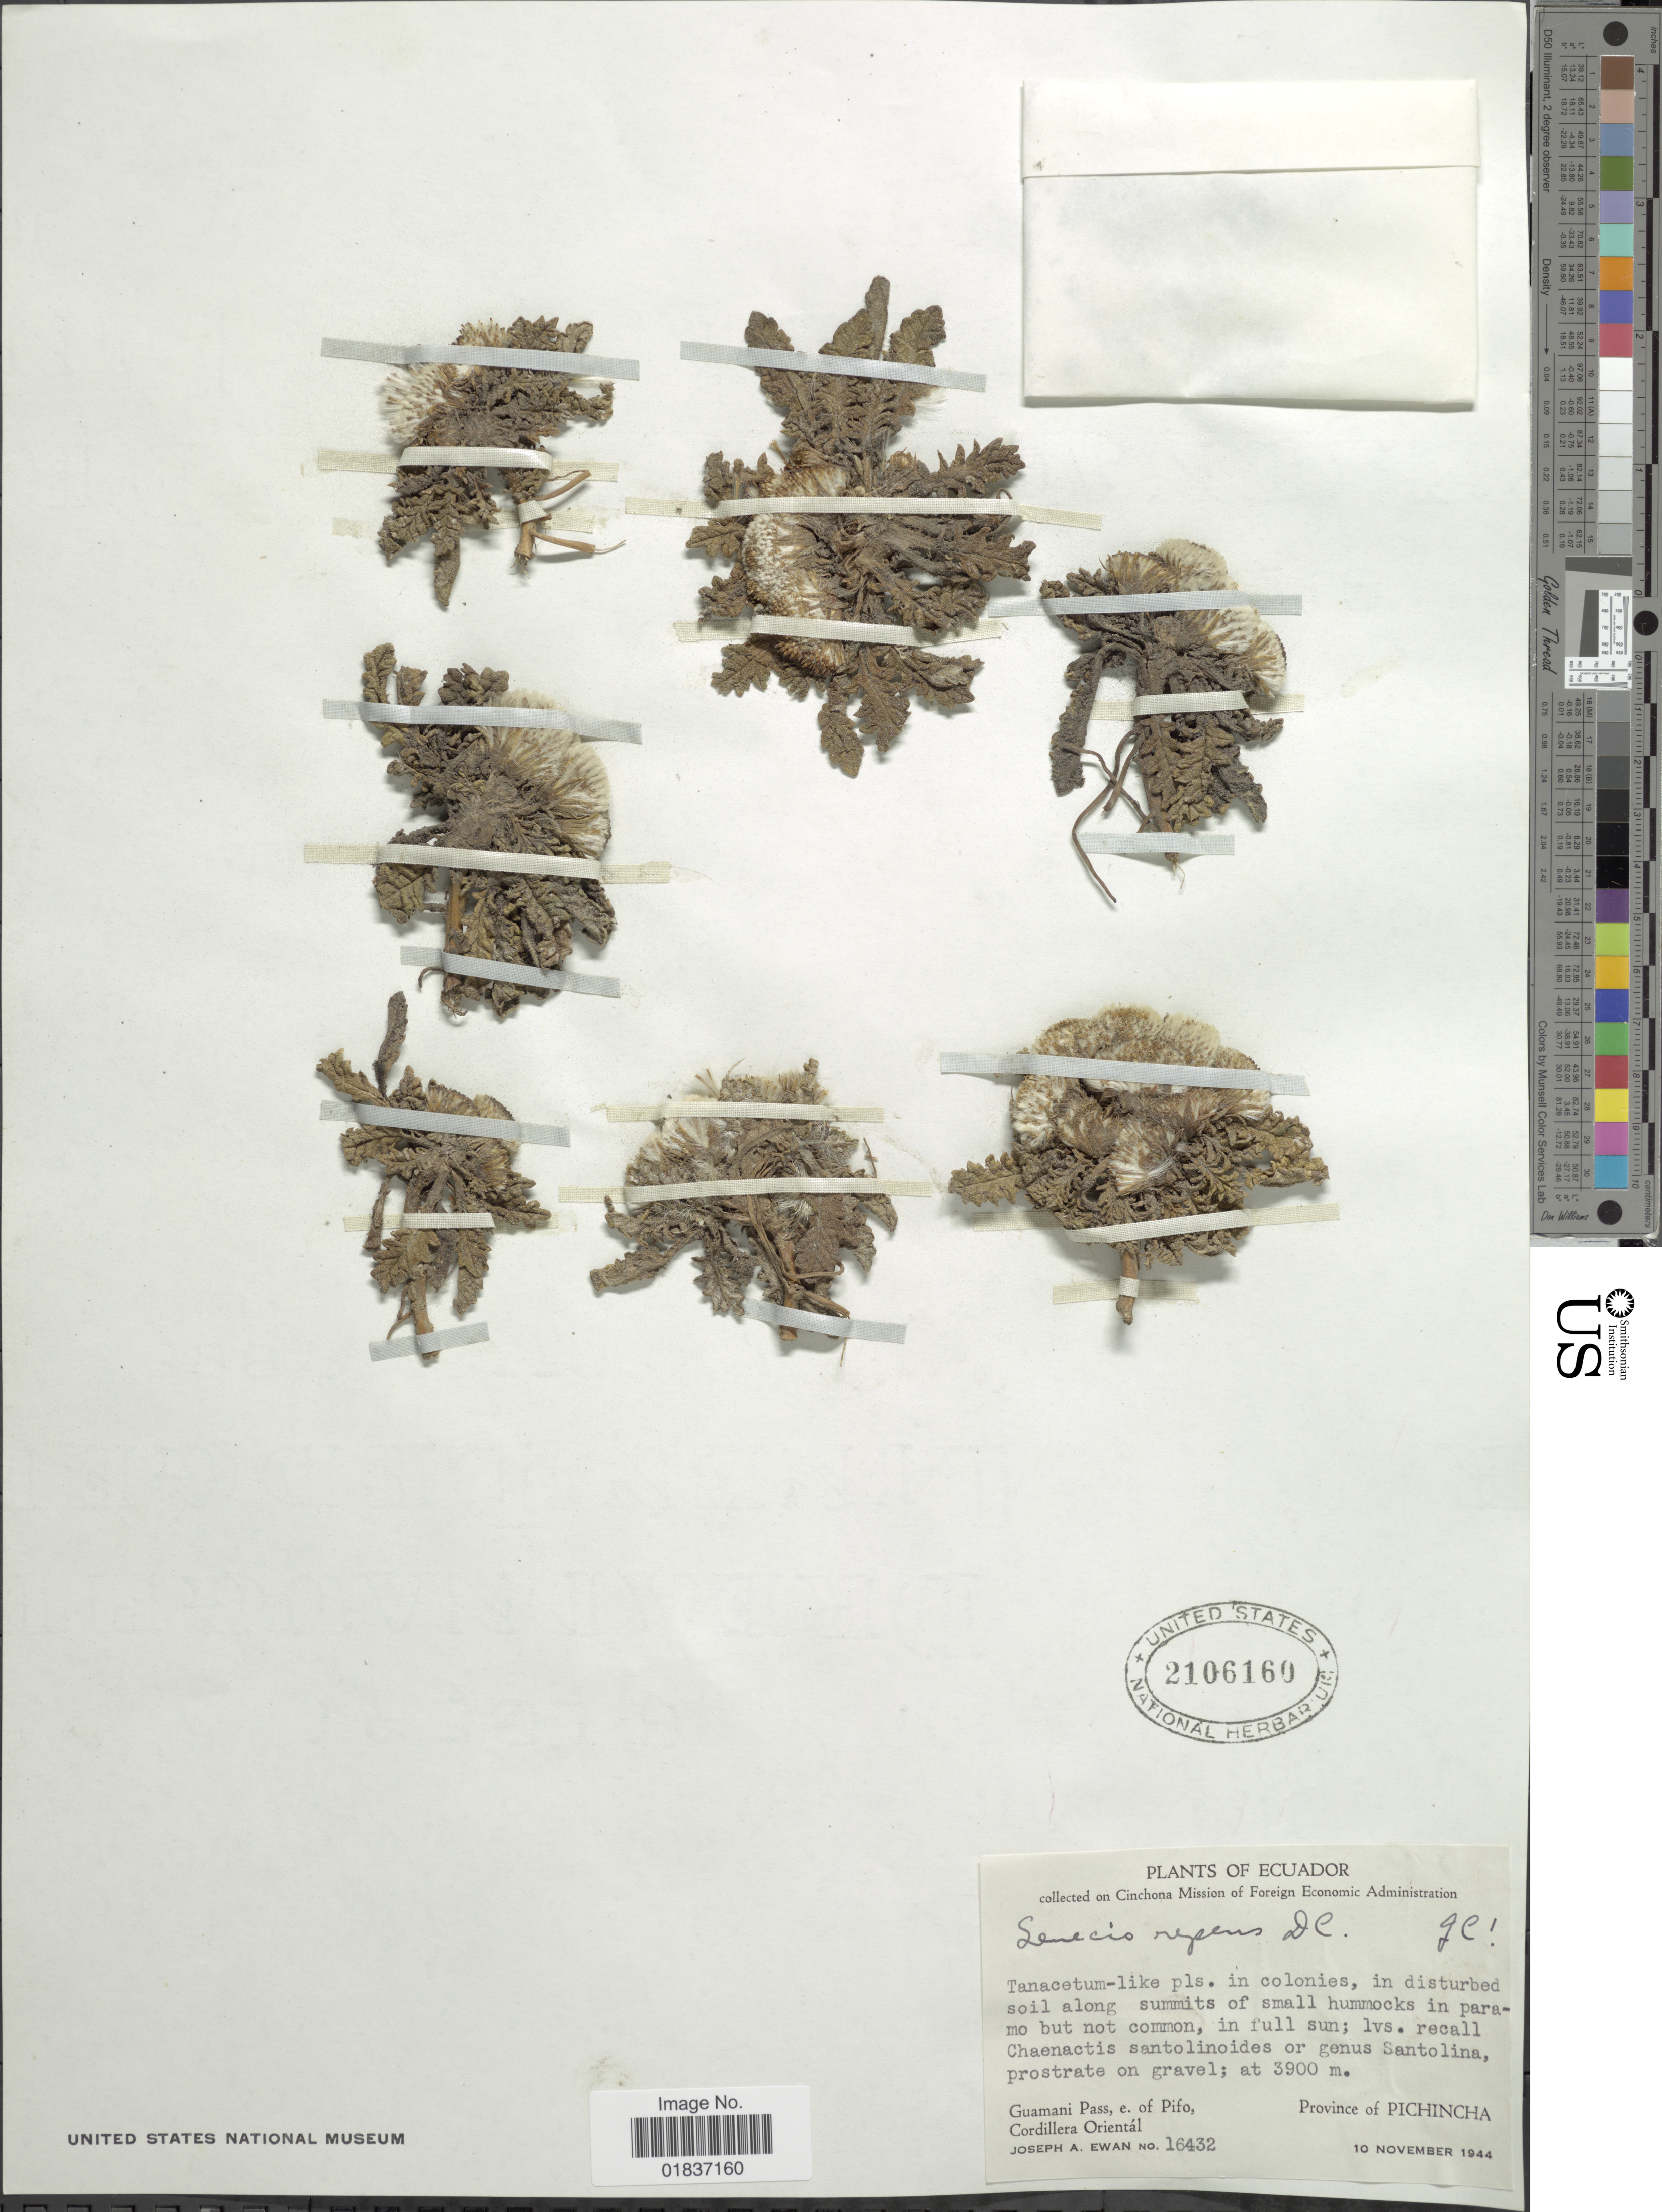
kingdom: Plantae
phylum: Tracheophyta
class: Magnoliopsida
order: Asterales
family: Asteraceae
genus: Senecio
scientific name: Senecio rhizocephalus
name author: Turcz.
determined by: Salomon, Luciana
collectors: J. A. Ewan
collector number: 16432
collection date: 1944-11-10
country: Ecuador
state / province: Pichincha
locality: Guamani Pass, e. of Pifo, Cordillera Oriental. Province of Pichincha.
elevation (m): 3900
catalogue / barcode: US 2106160